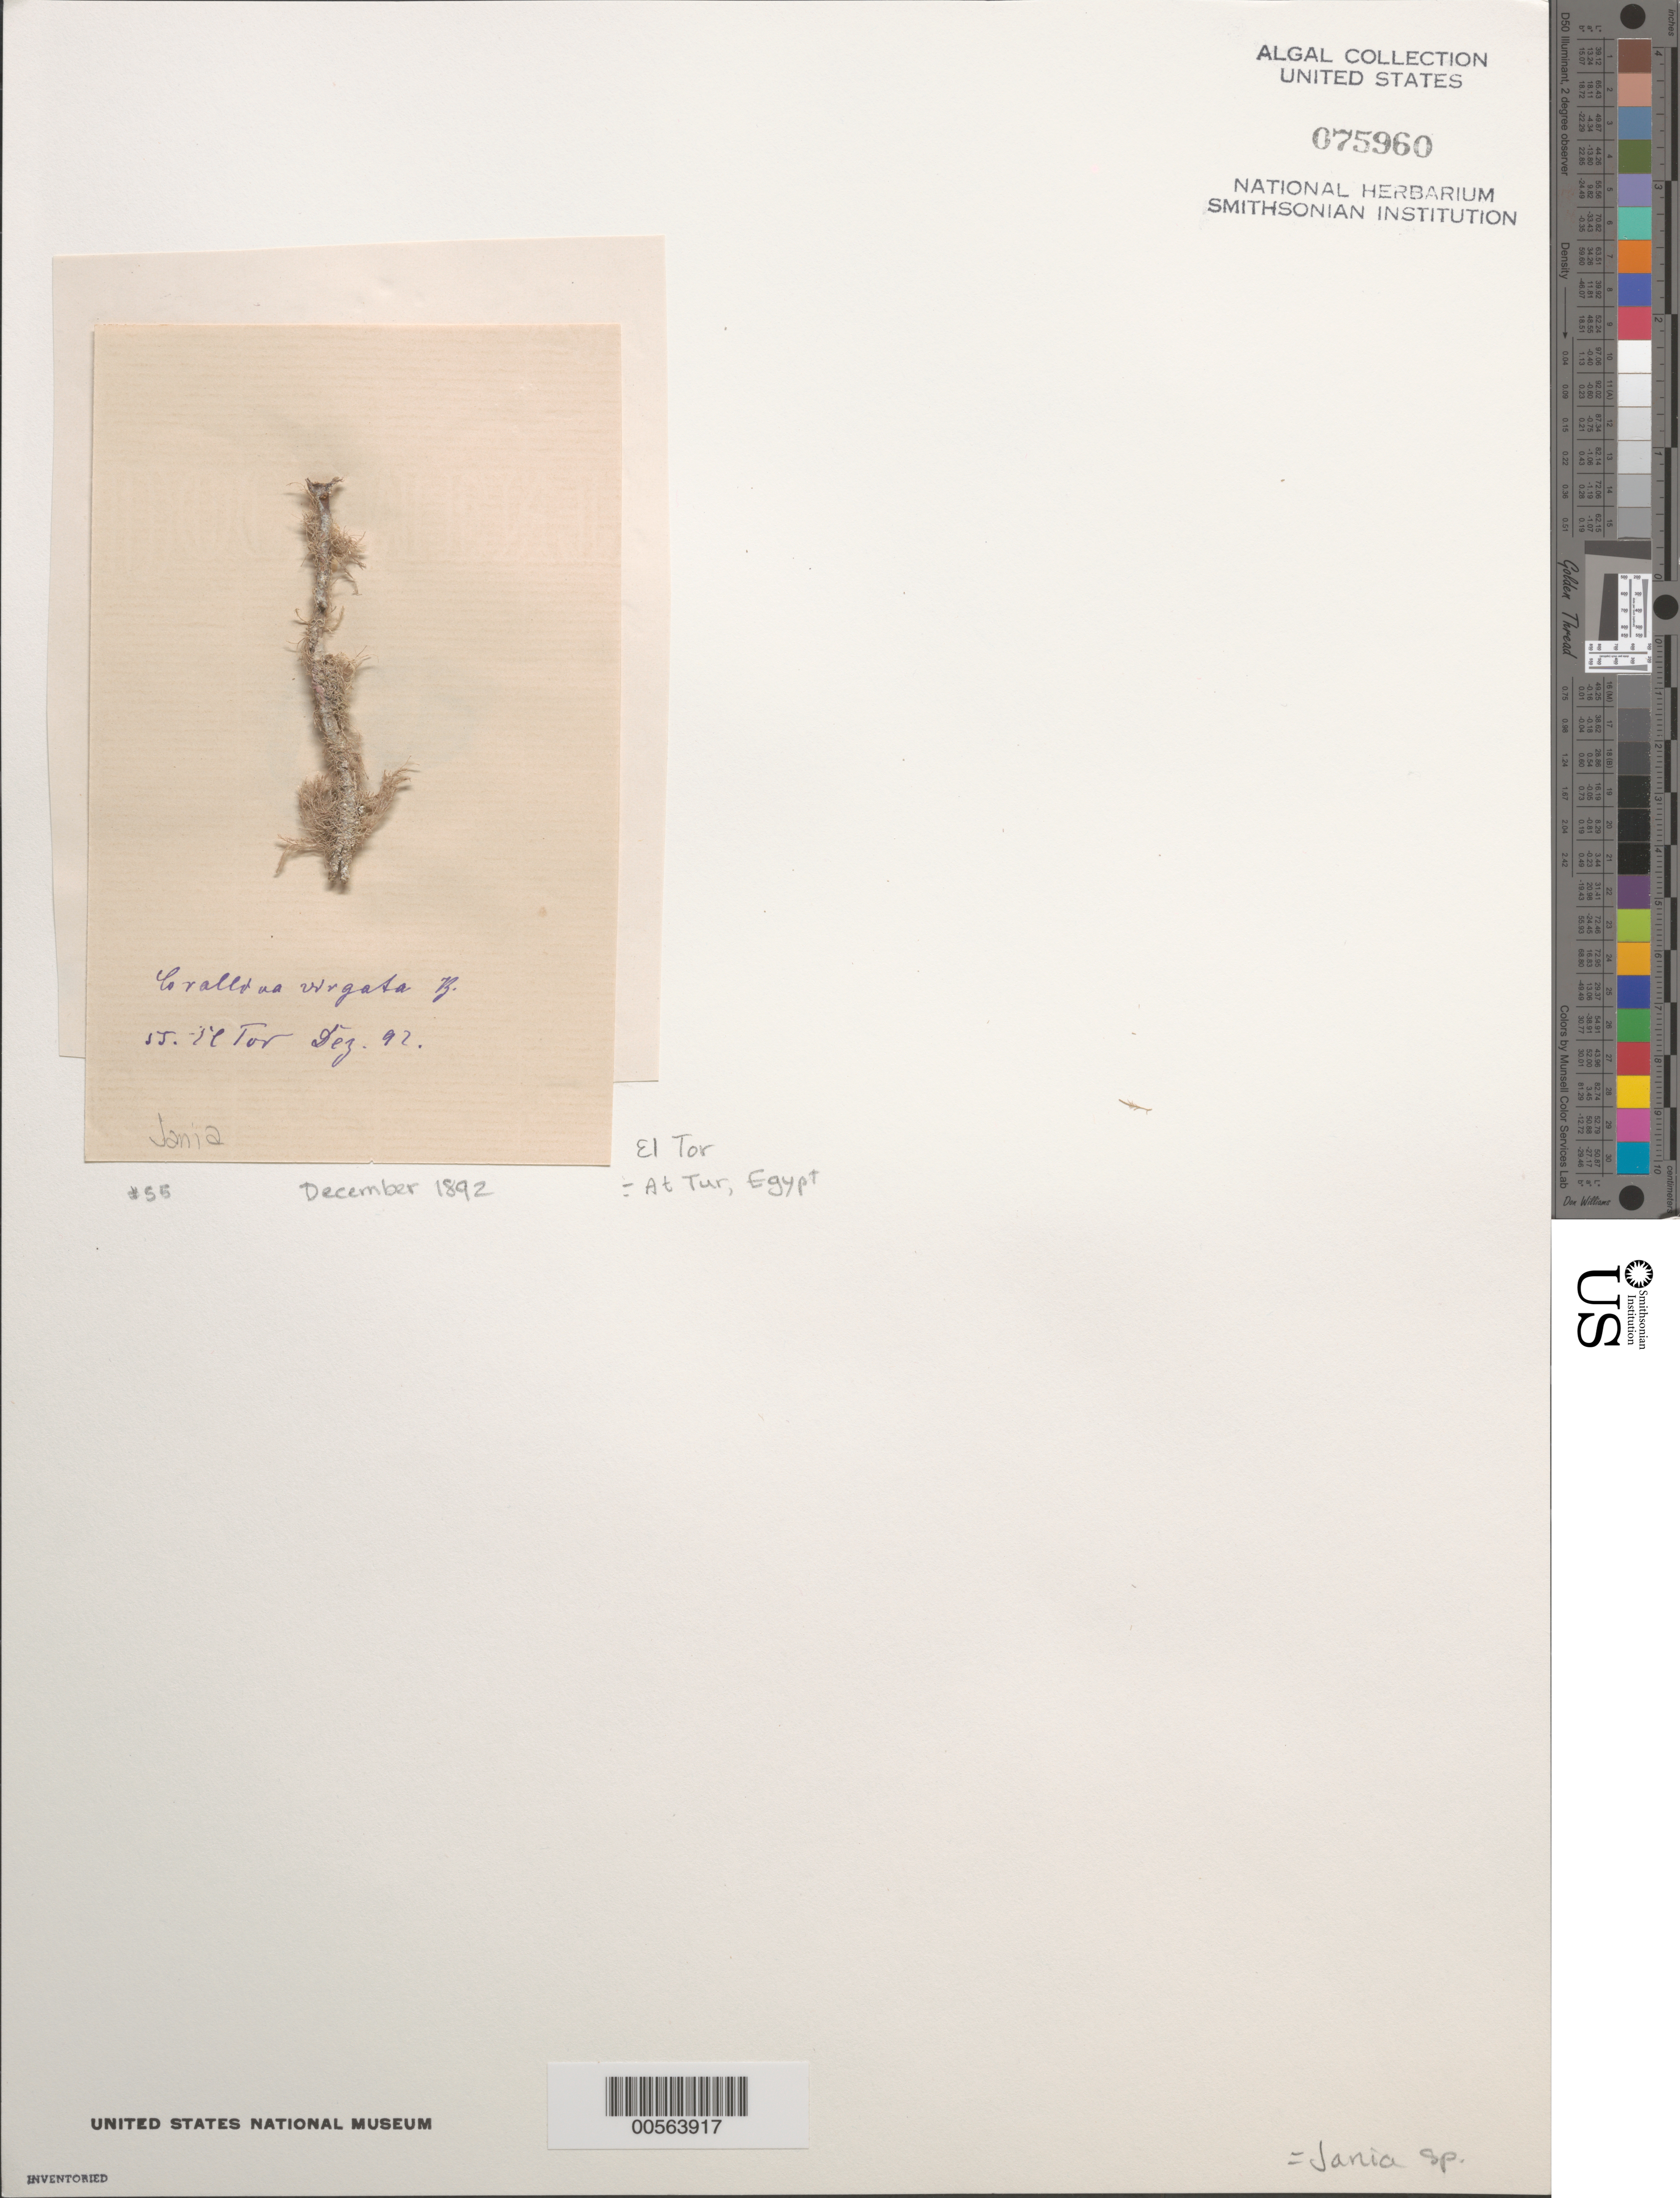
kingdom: Plantae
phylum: Rhodophyta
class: Florideophyceae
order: Corallinales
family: Corallinaceae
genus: Jania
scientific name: Jania sp.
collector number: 55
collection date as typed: Dec 1892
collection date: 1892-12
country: Egypt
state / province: Janub Sina'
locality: At Tur (El Tor), Red Sea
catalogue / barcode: US 75960